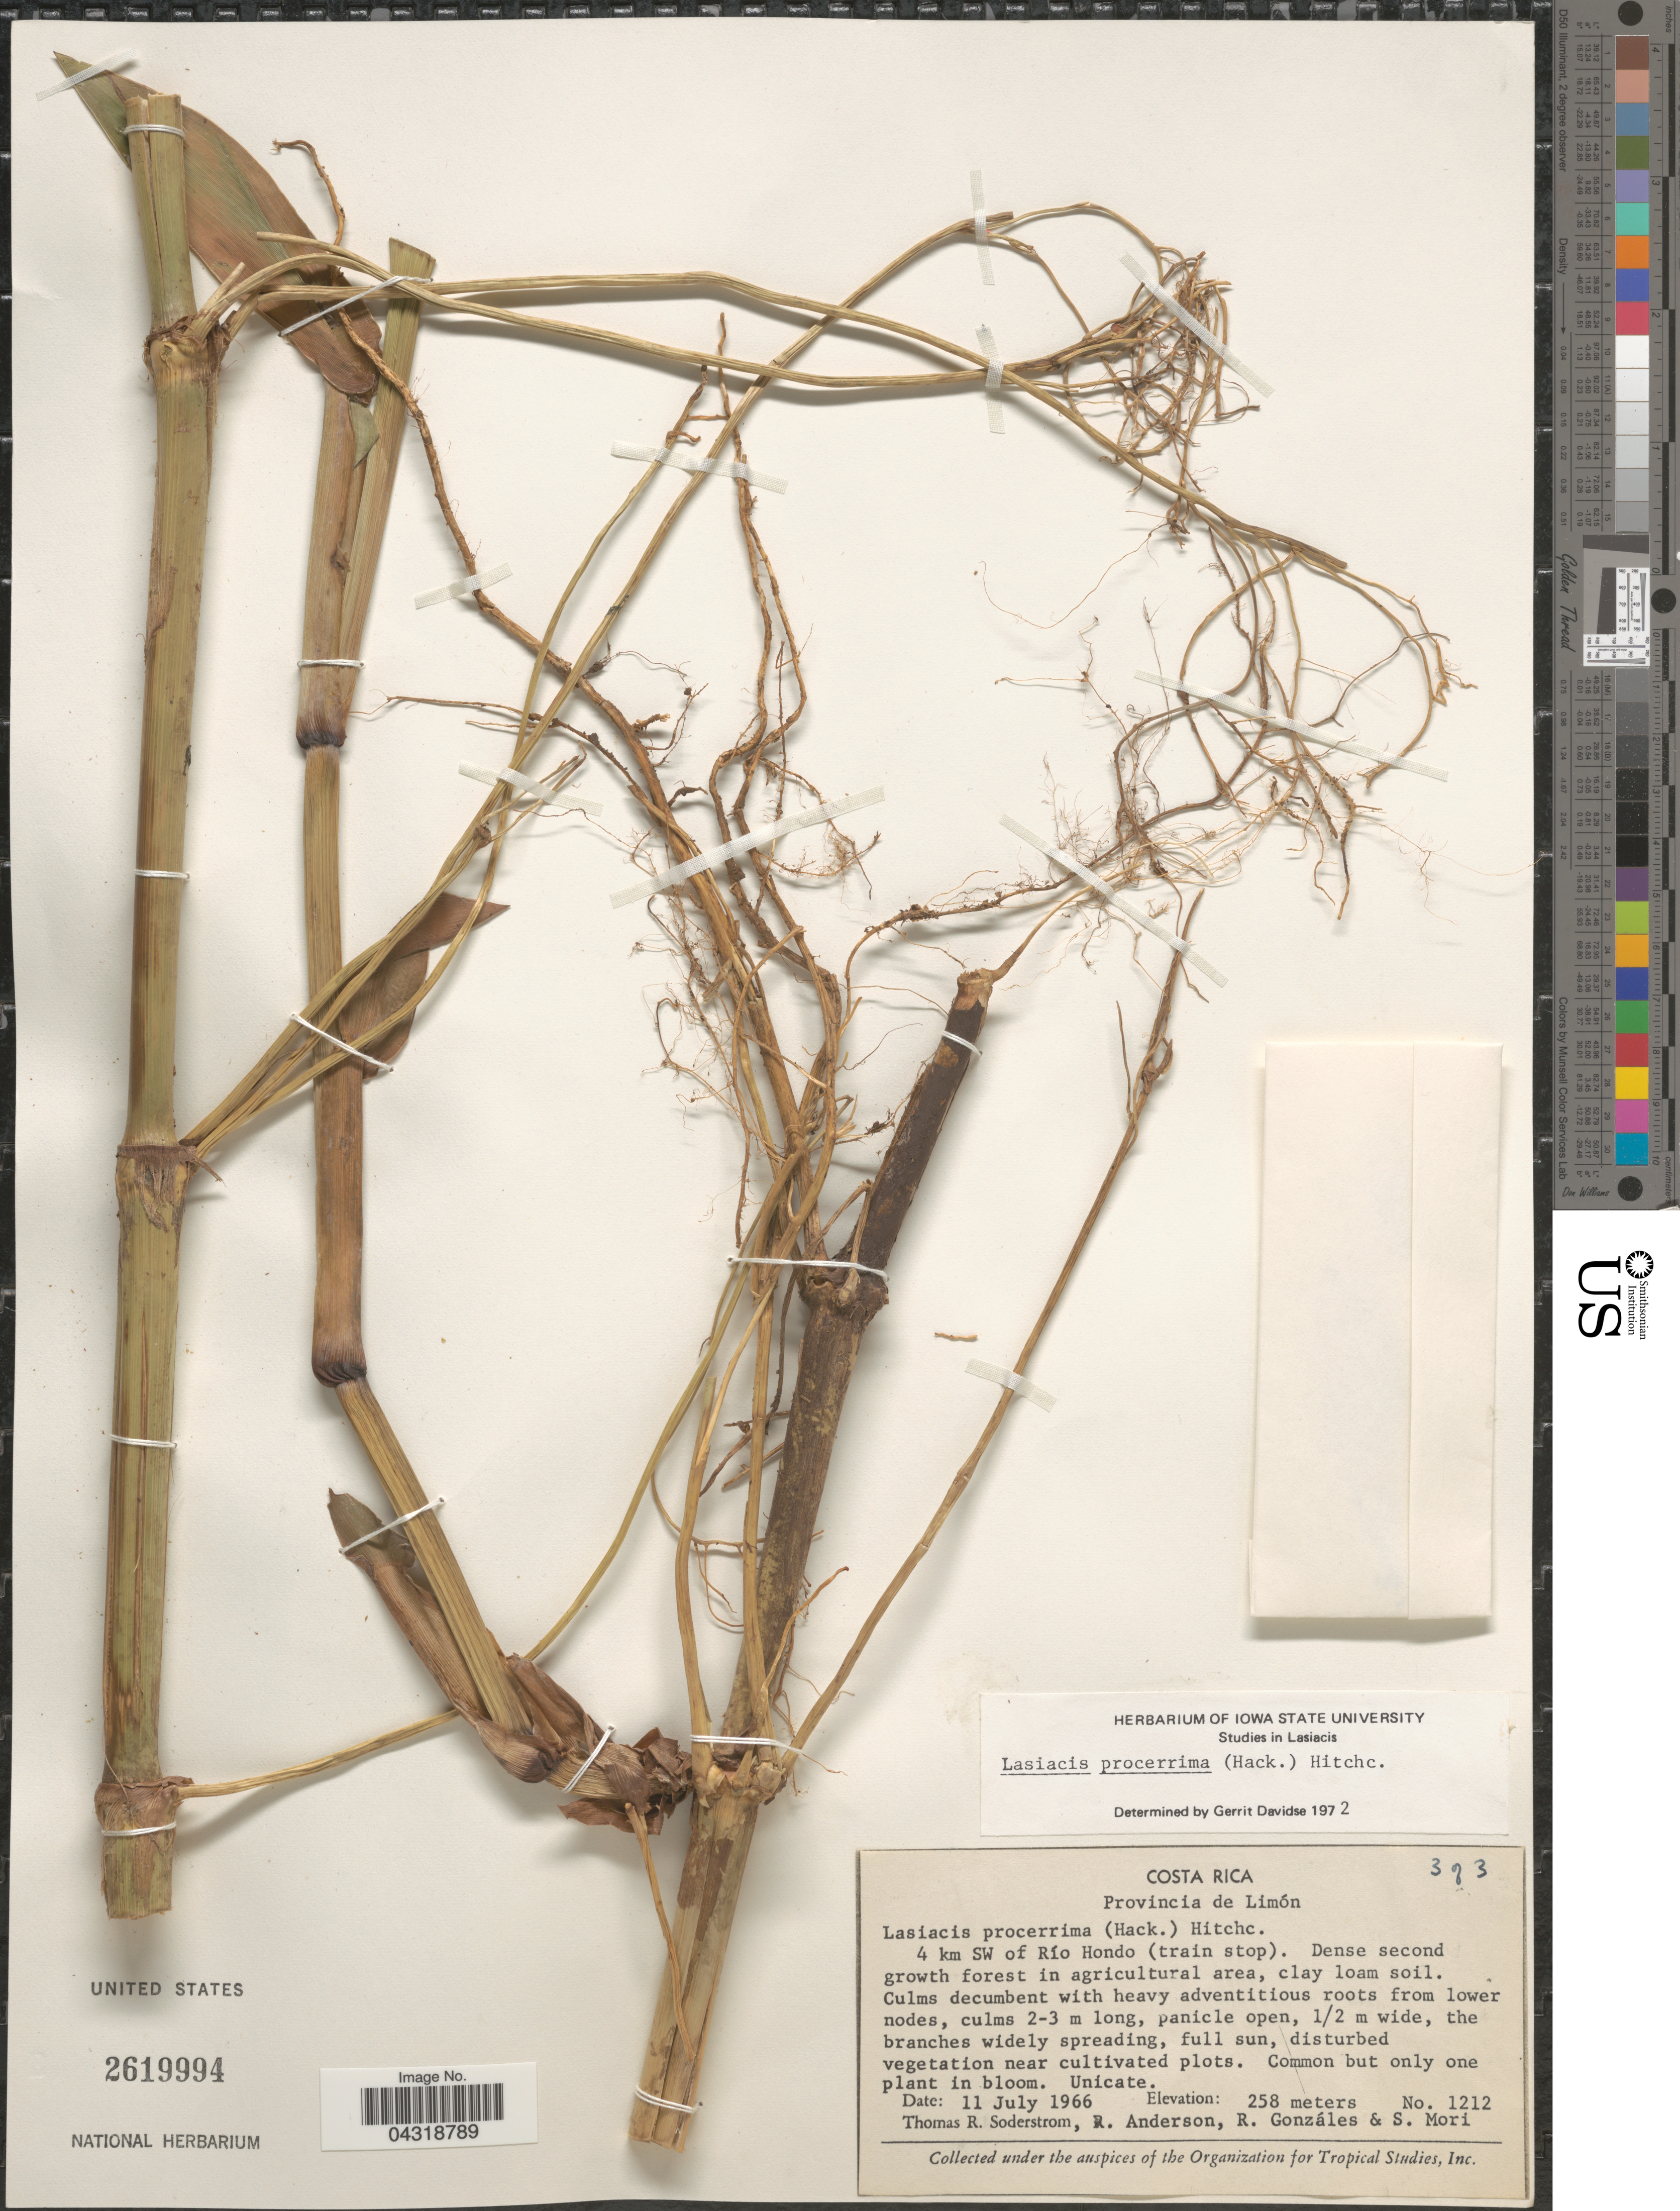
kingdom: Plantae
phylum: Tracheophyta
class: Liliopsida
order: Poales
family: Poaceae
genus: Lasiacis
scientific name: Lasiacis procerrima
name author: (Hack.) Hitchc.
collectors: T. R. Soderstrom, R. Anderson, R. Gozález & S. Mori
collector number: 1212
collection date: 1966-07-11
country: Costa Rica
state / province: Limón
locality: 4 km SW of Río Hondo (train stop).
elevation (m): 258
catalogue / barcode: US 2619994